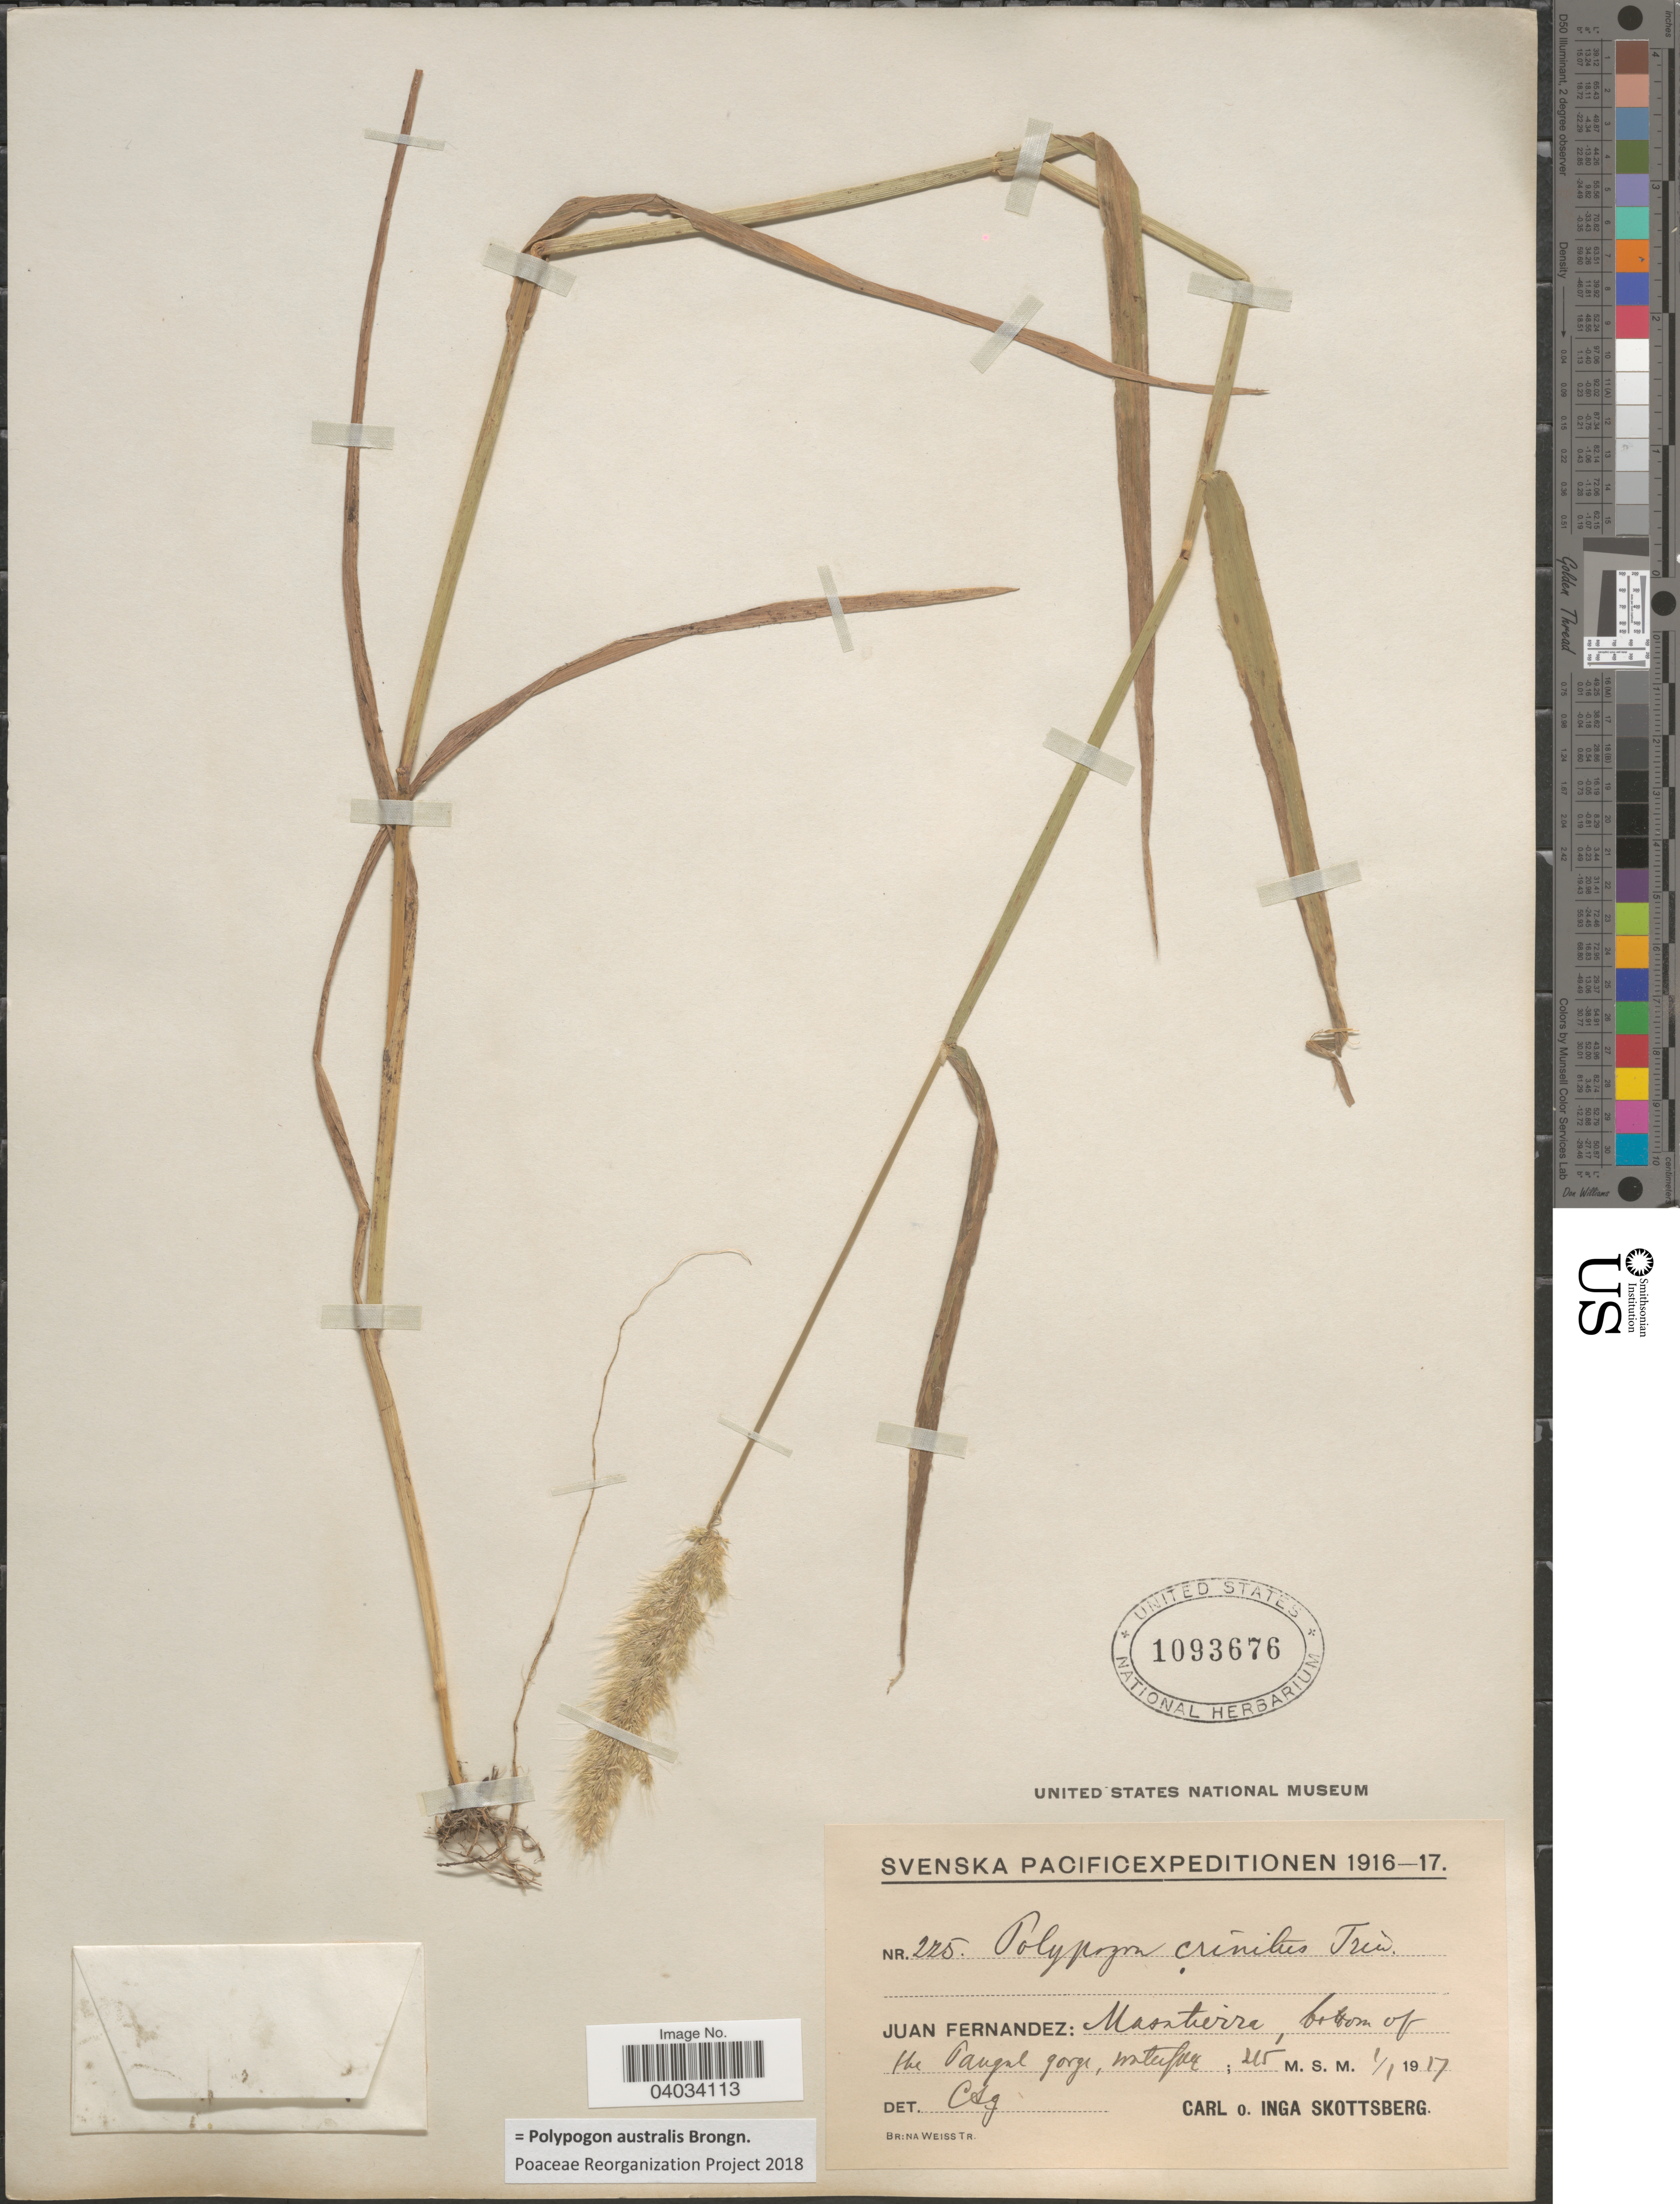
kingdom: Plantae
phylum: Tracheophyta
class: Liliopsida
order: Poales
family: Poaceae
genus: Polypogon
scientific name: Polypogon australis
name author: Brongn.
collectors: C. Skottsberg & I. Skottsberg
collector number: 225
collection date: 1917-01-01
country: Chile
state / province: Valparaíso (V)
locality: Juan Fernandez: Masatierra, bottom of the Pangal gorge, waterfall.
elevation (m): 225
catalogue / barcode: US 1093676